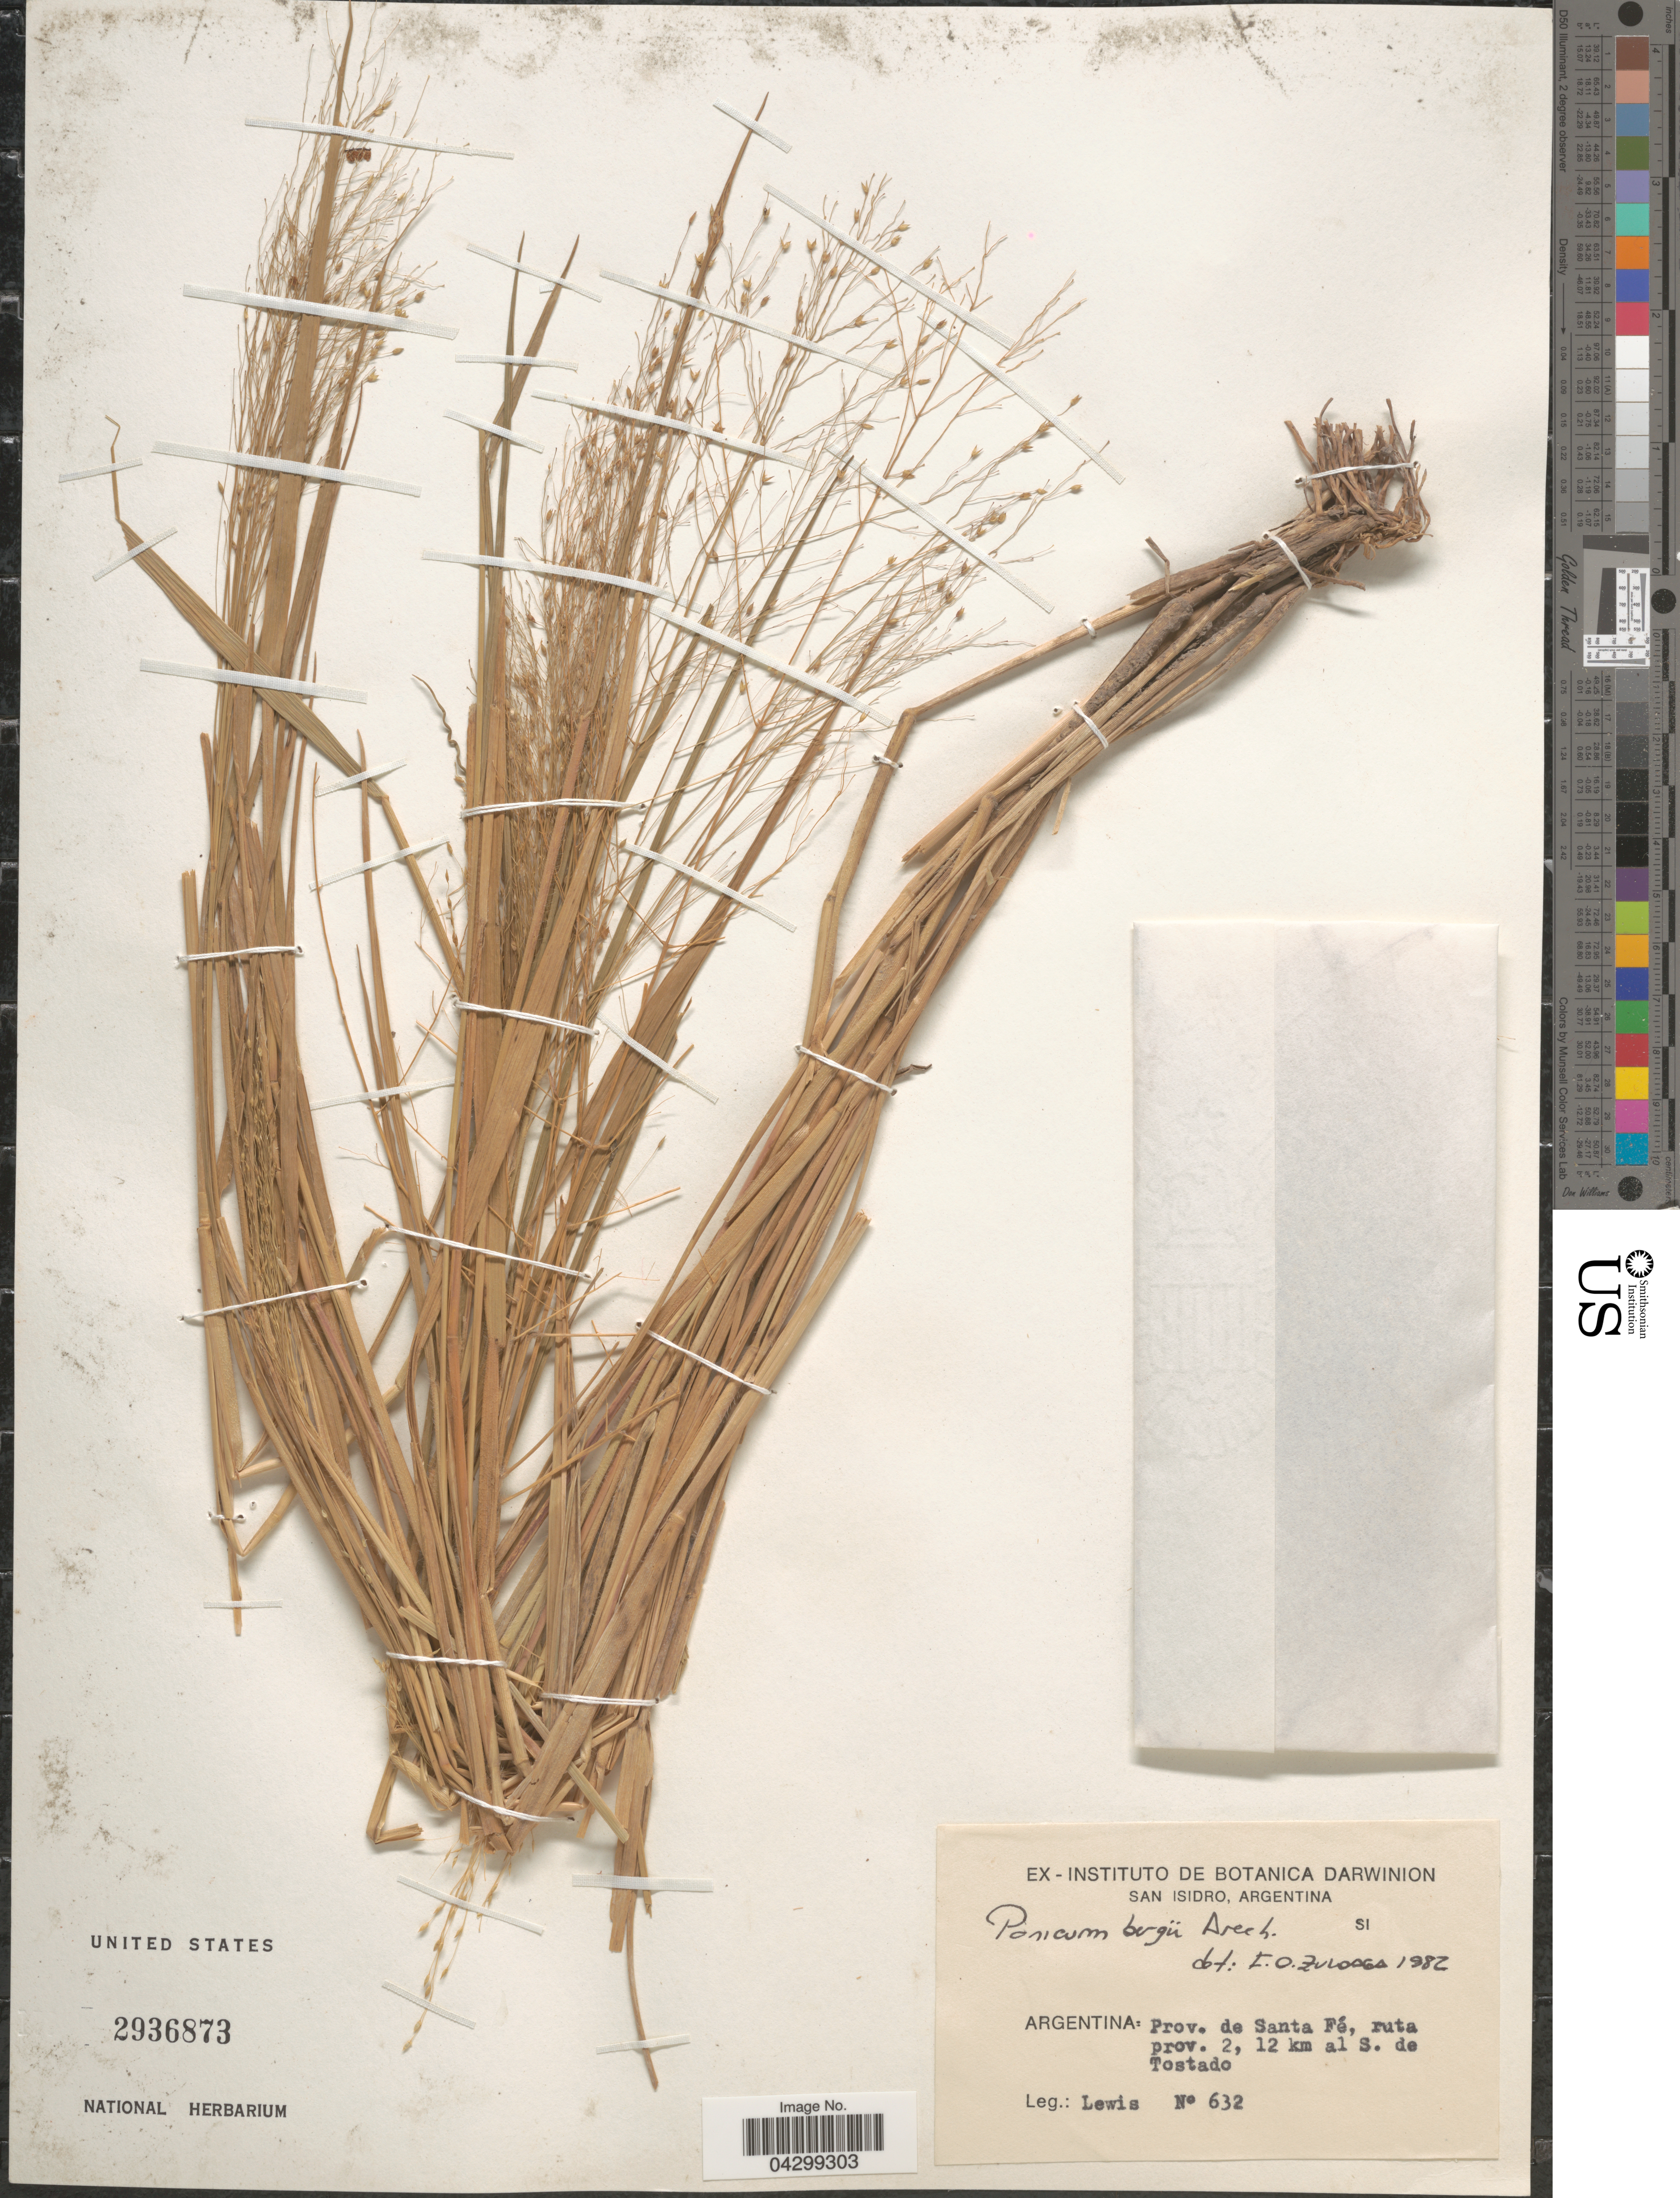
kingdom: Plantae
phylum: Tracheophyta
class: Liliopsida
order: Poales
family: Poaceae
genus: Panicum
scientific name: Panicum bergii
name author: Arechav.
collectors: -- Lewis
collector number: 632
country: Argentina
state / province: Santa Fe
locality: Ruta prov. 2, 12 km al S. de Tostado.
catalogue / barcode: US 2936873